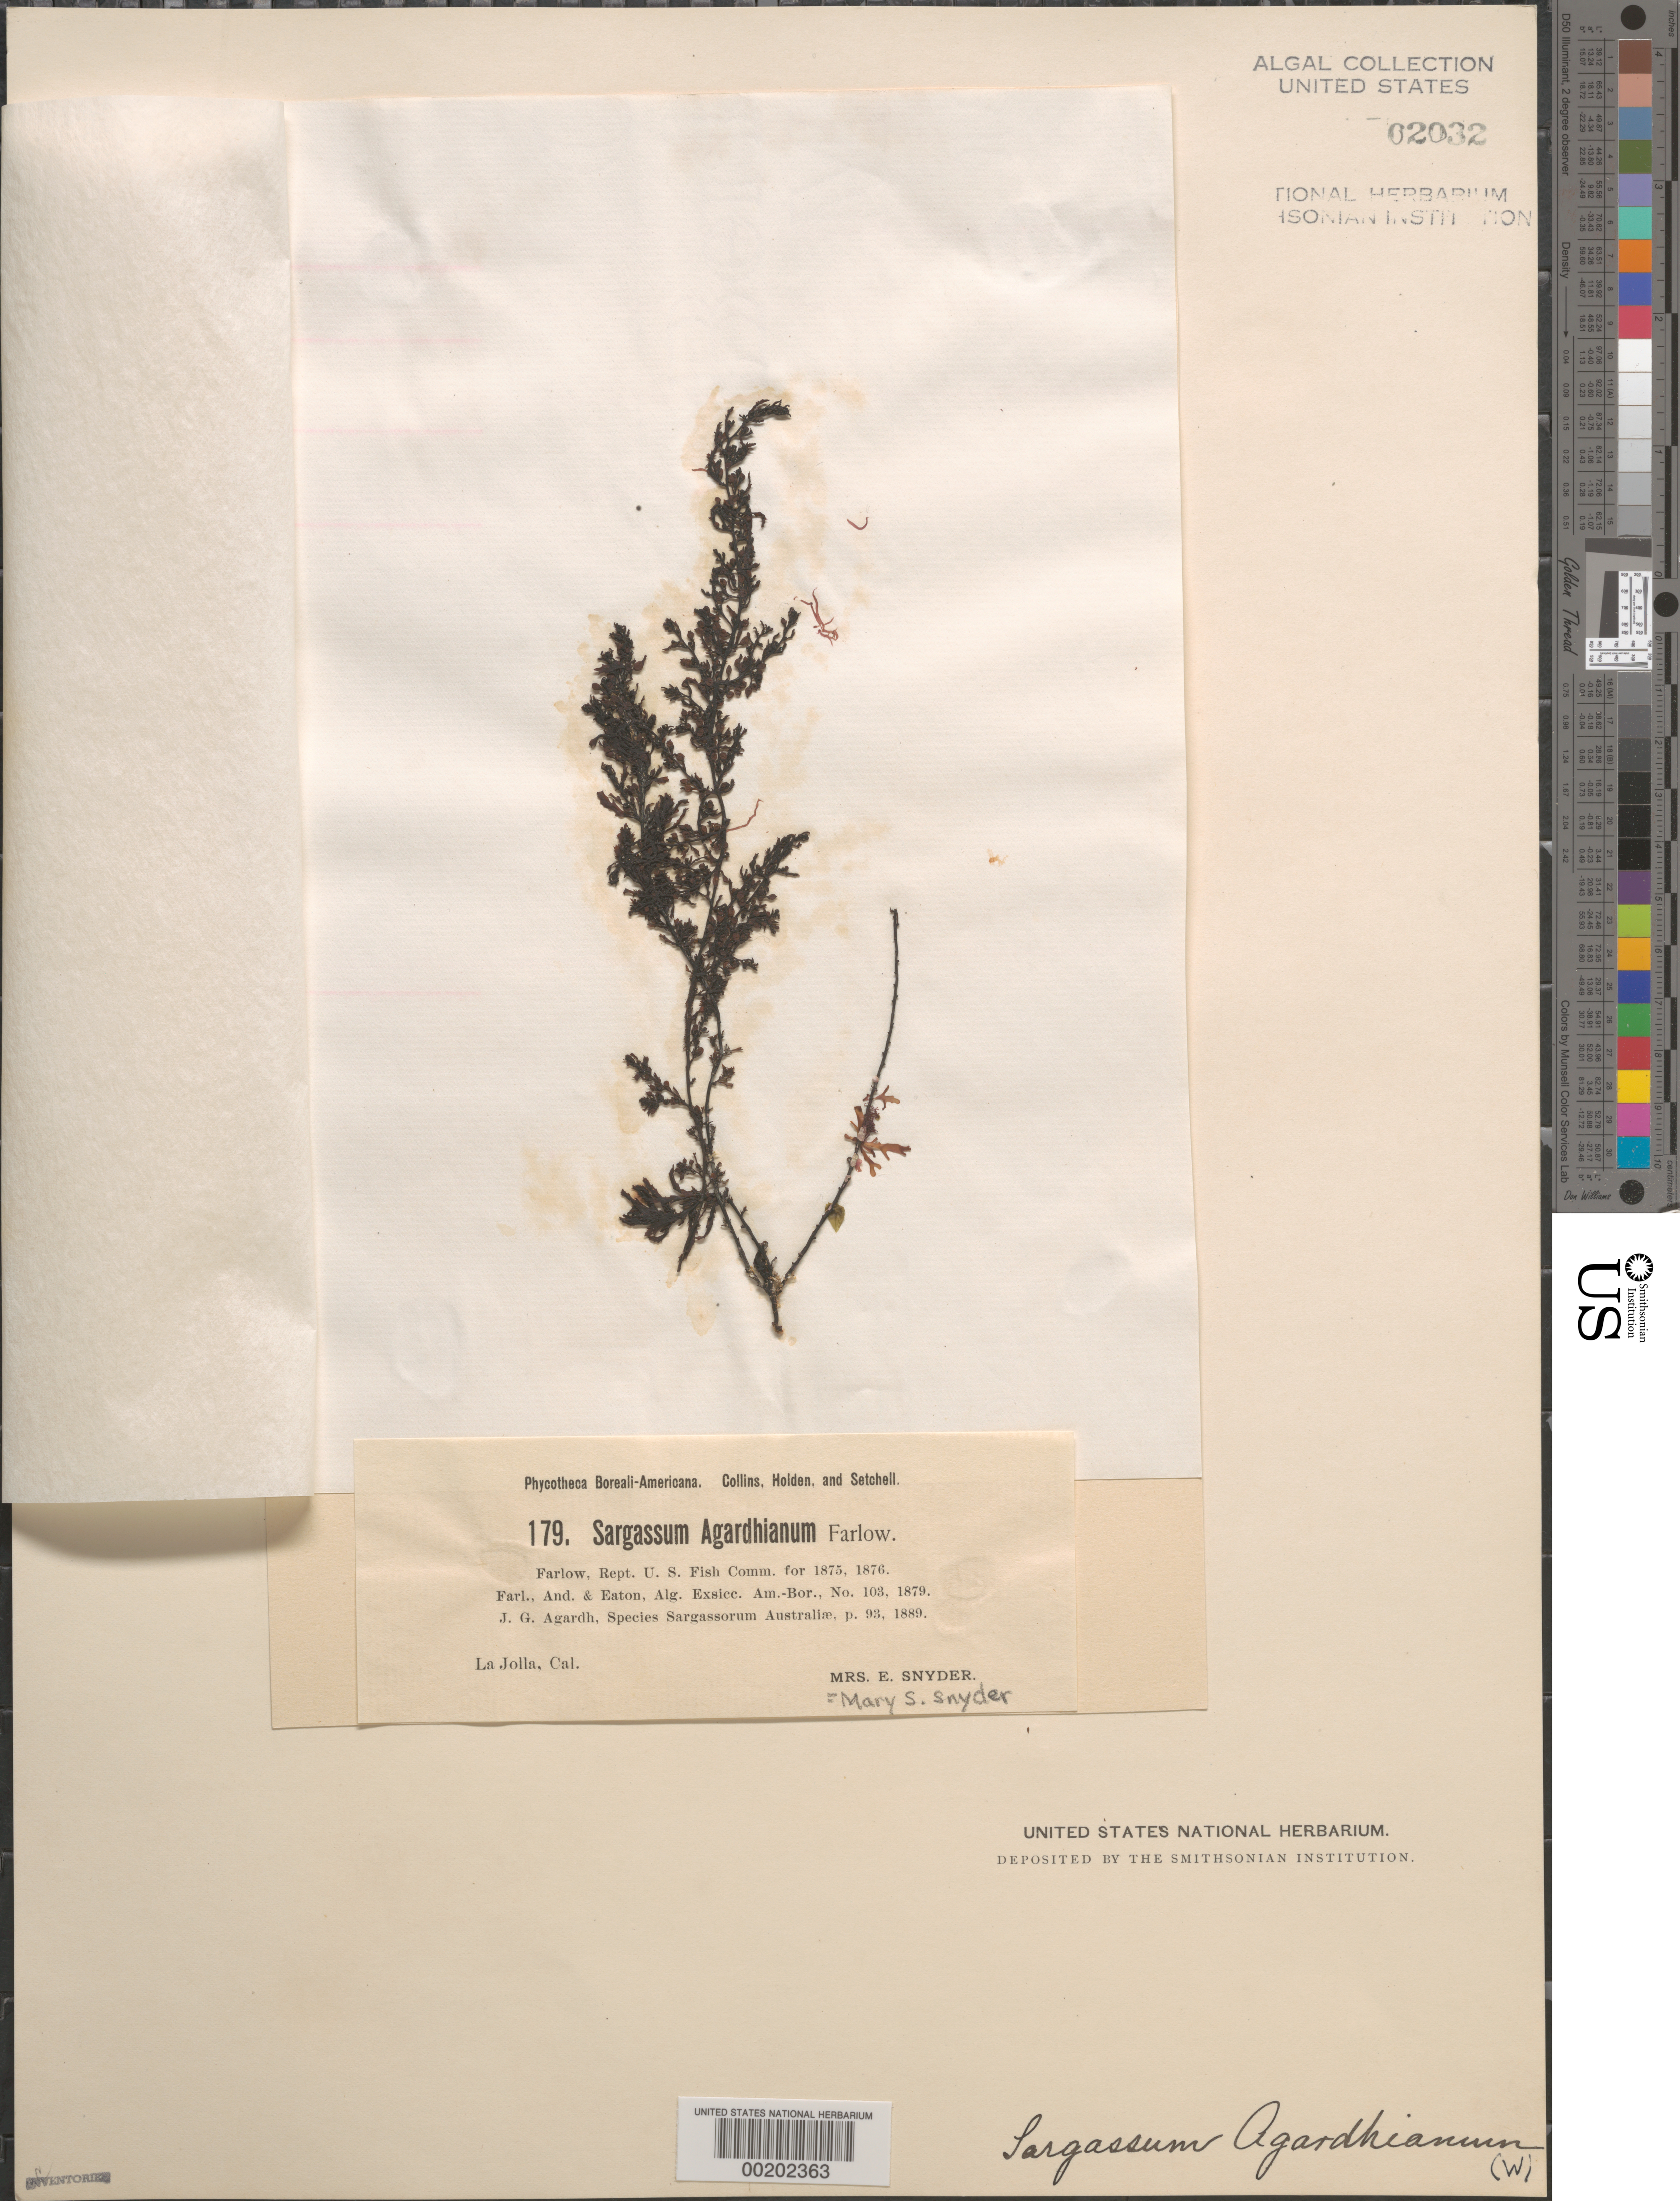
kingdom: Chromista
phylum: Ochrophyta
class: Phaeophyceae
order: Fucales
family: Sargassaceae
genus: Sargassum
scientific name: Sargassum agardhianum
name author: Farl. in J. Agardh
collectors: M. Snyder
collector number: PB-A 179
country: United States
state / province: California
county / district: San Diego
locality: La Jolla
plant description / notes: Collins, Holden & Setchell, Phycotheca Boreali-Americana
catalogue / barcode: US 2032